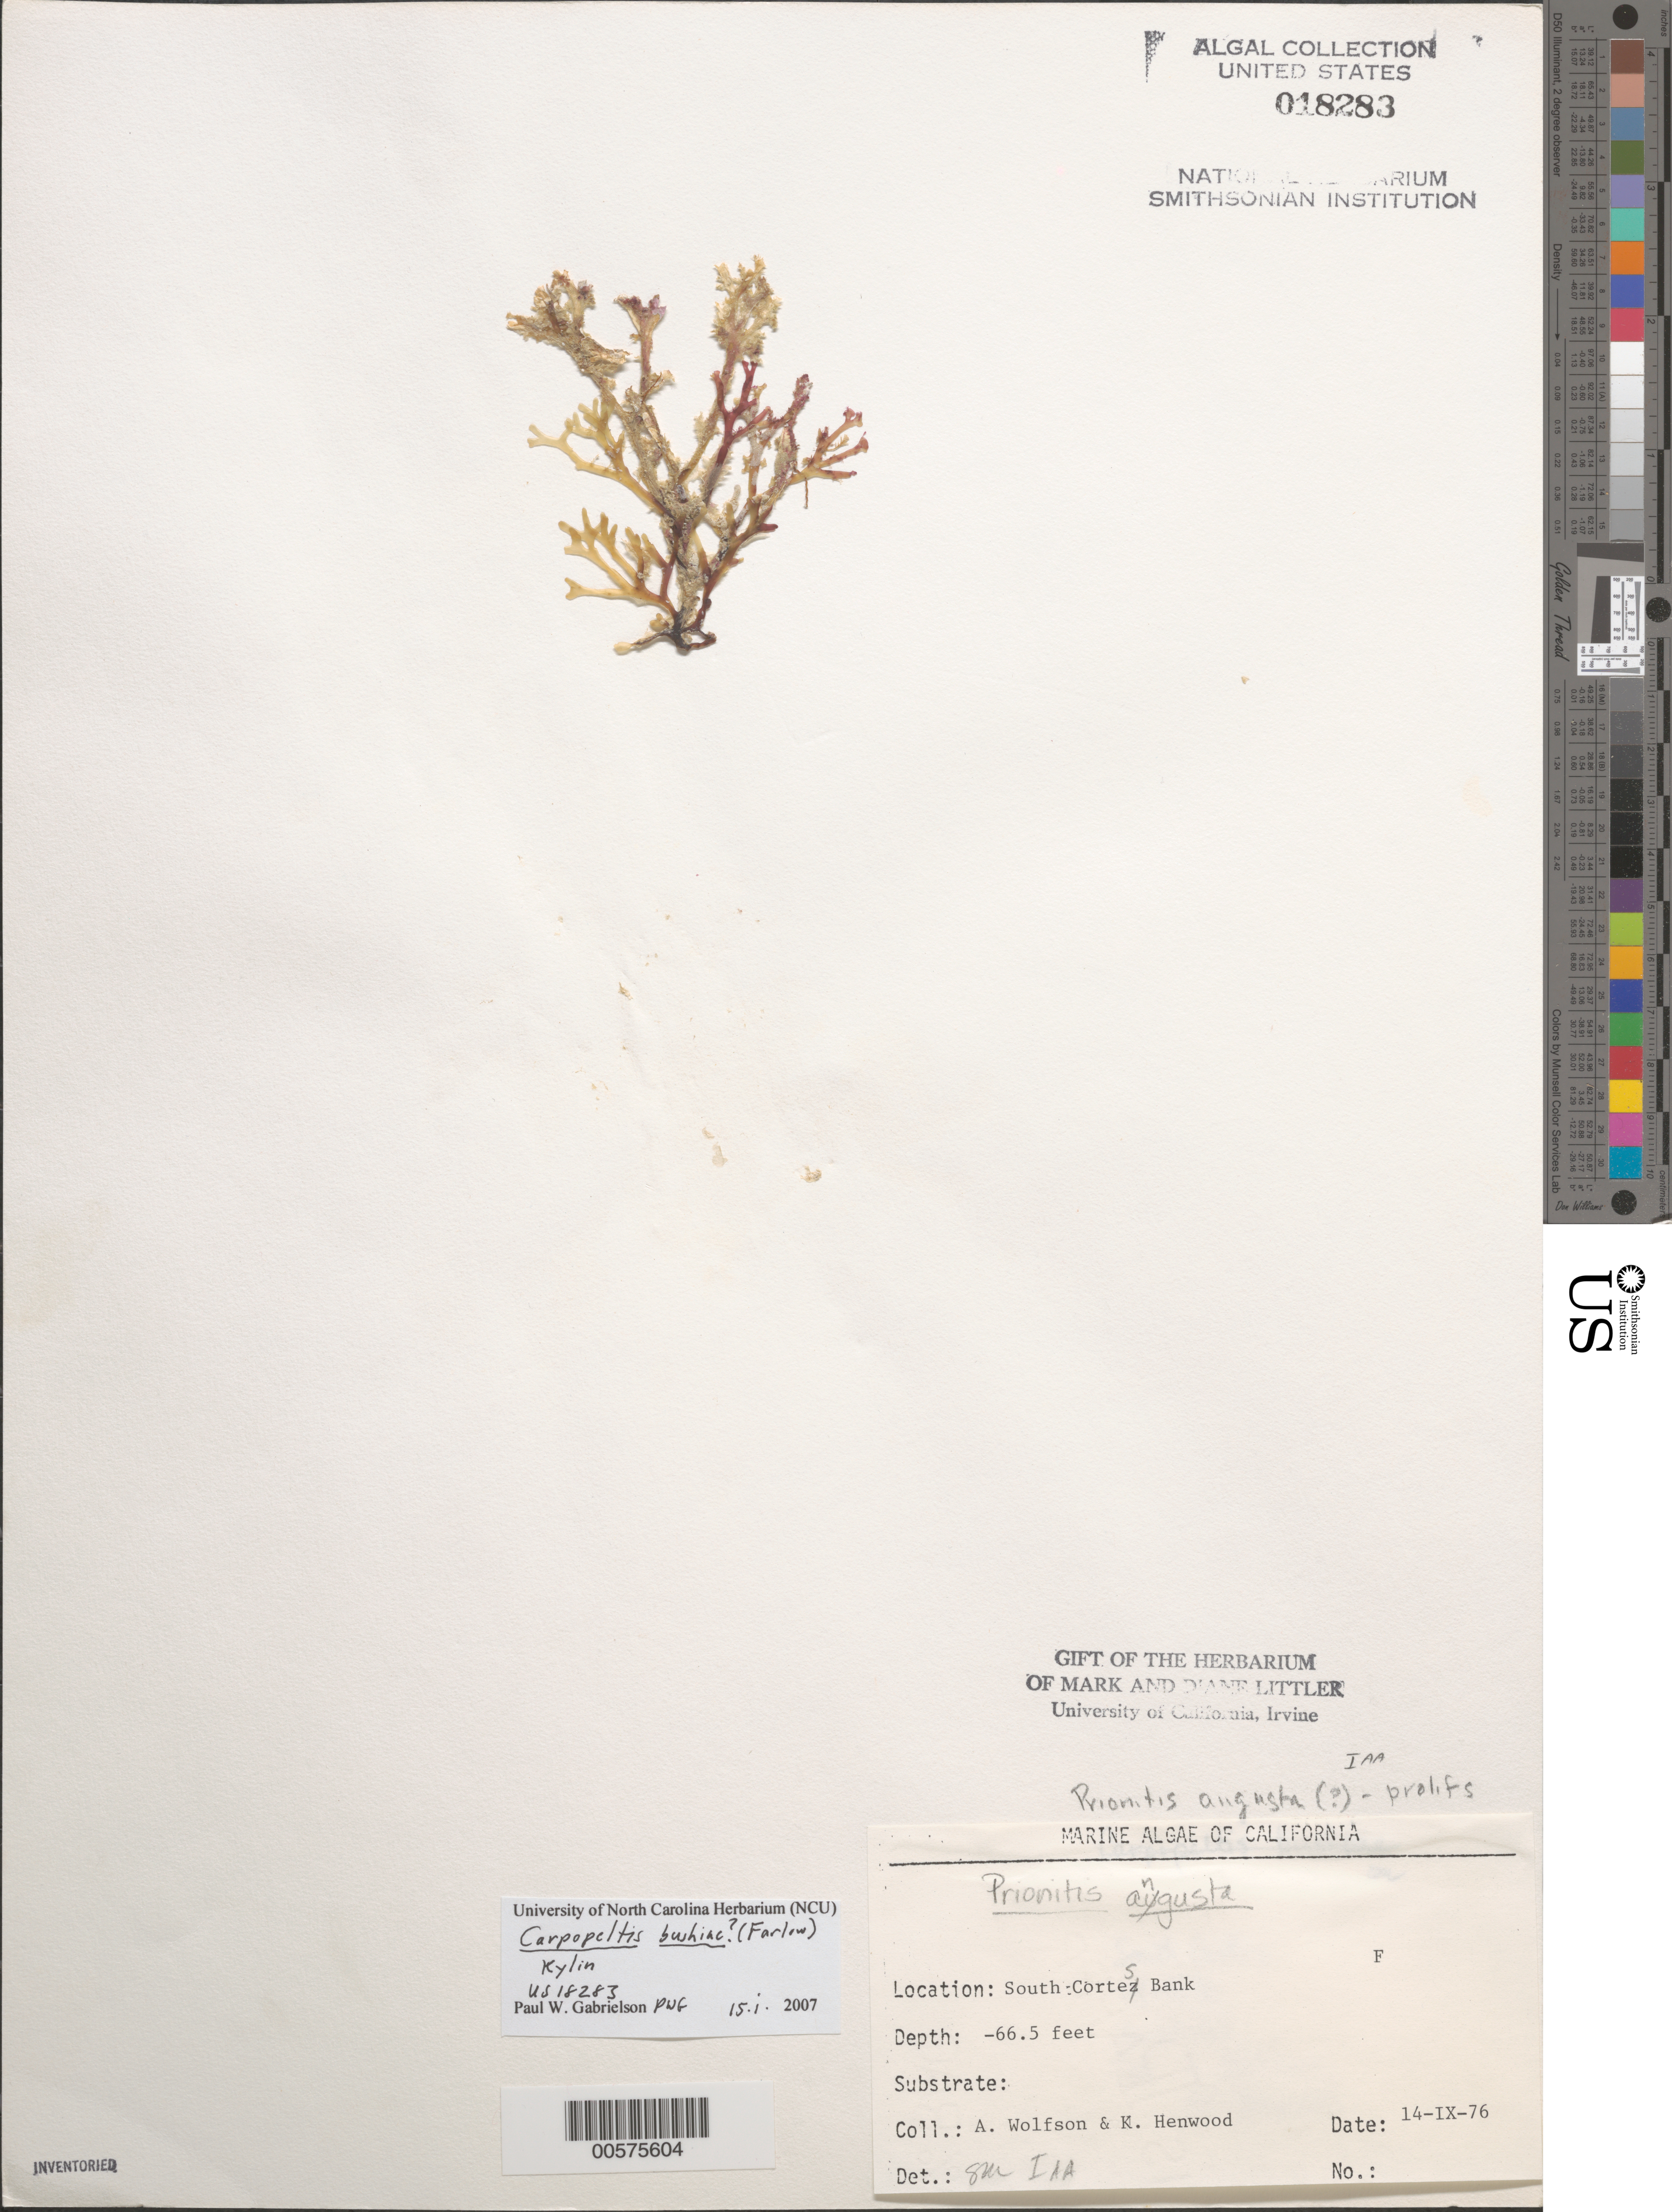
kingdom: Plantae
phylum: Rhodophyta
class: Florideophyceae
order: Halymeniales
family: Halymeniaceae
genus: Carpopeltis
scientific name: Carpopeltis bushiae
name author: (Farl.) Kylin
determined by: Gabrielson, P. W.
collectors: A. Wolfson & K. Henwood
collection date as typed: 14 Sep 1976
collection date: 1976-09-14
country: United States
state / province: California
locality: South Cortes Bank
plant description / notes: BLM-SOCALBIGHT Rocky Intertidal Survey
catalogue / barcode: US 18283